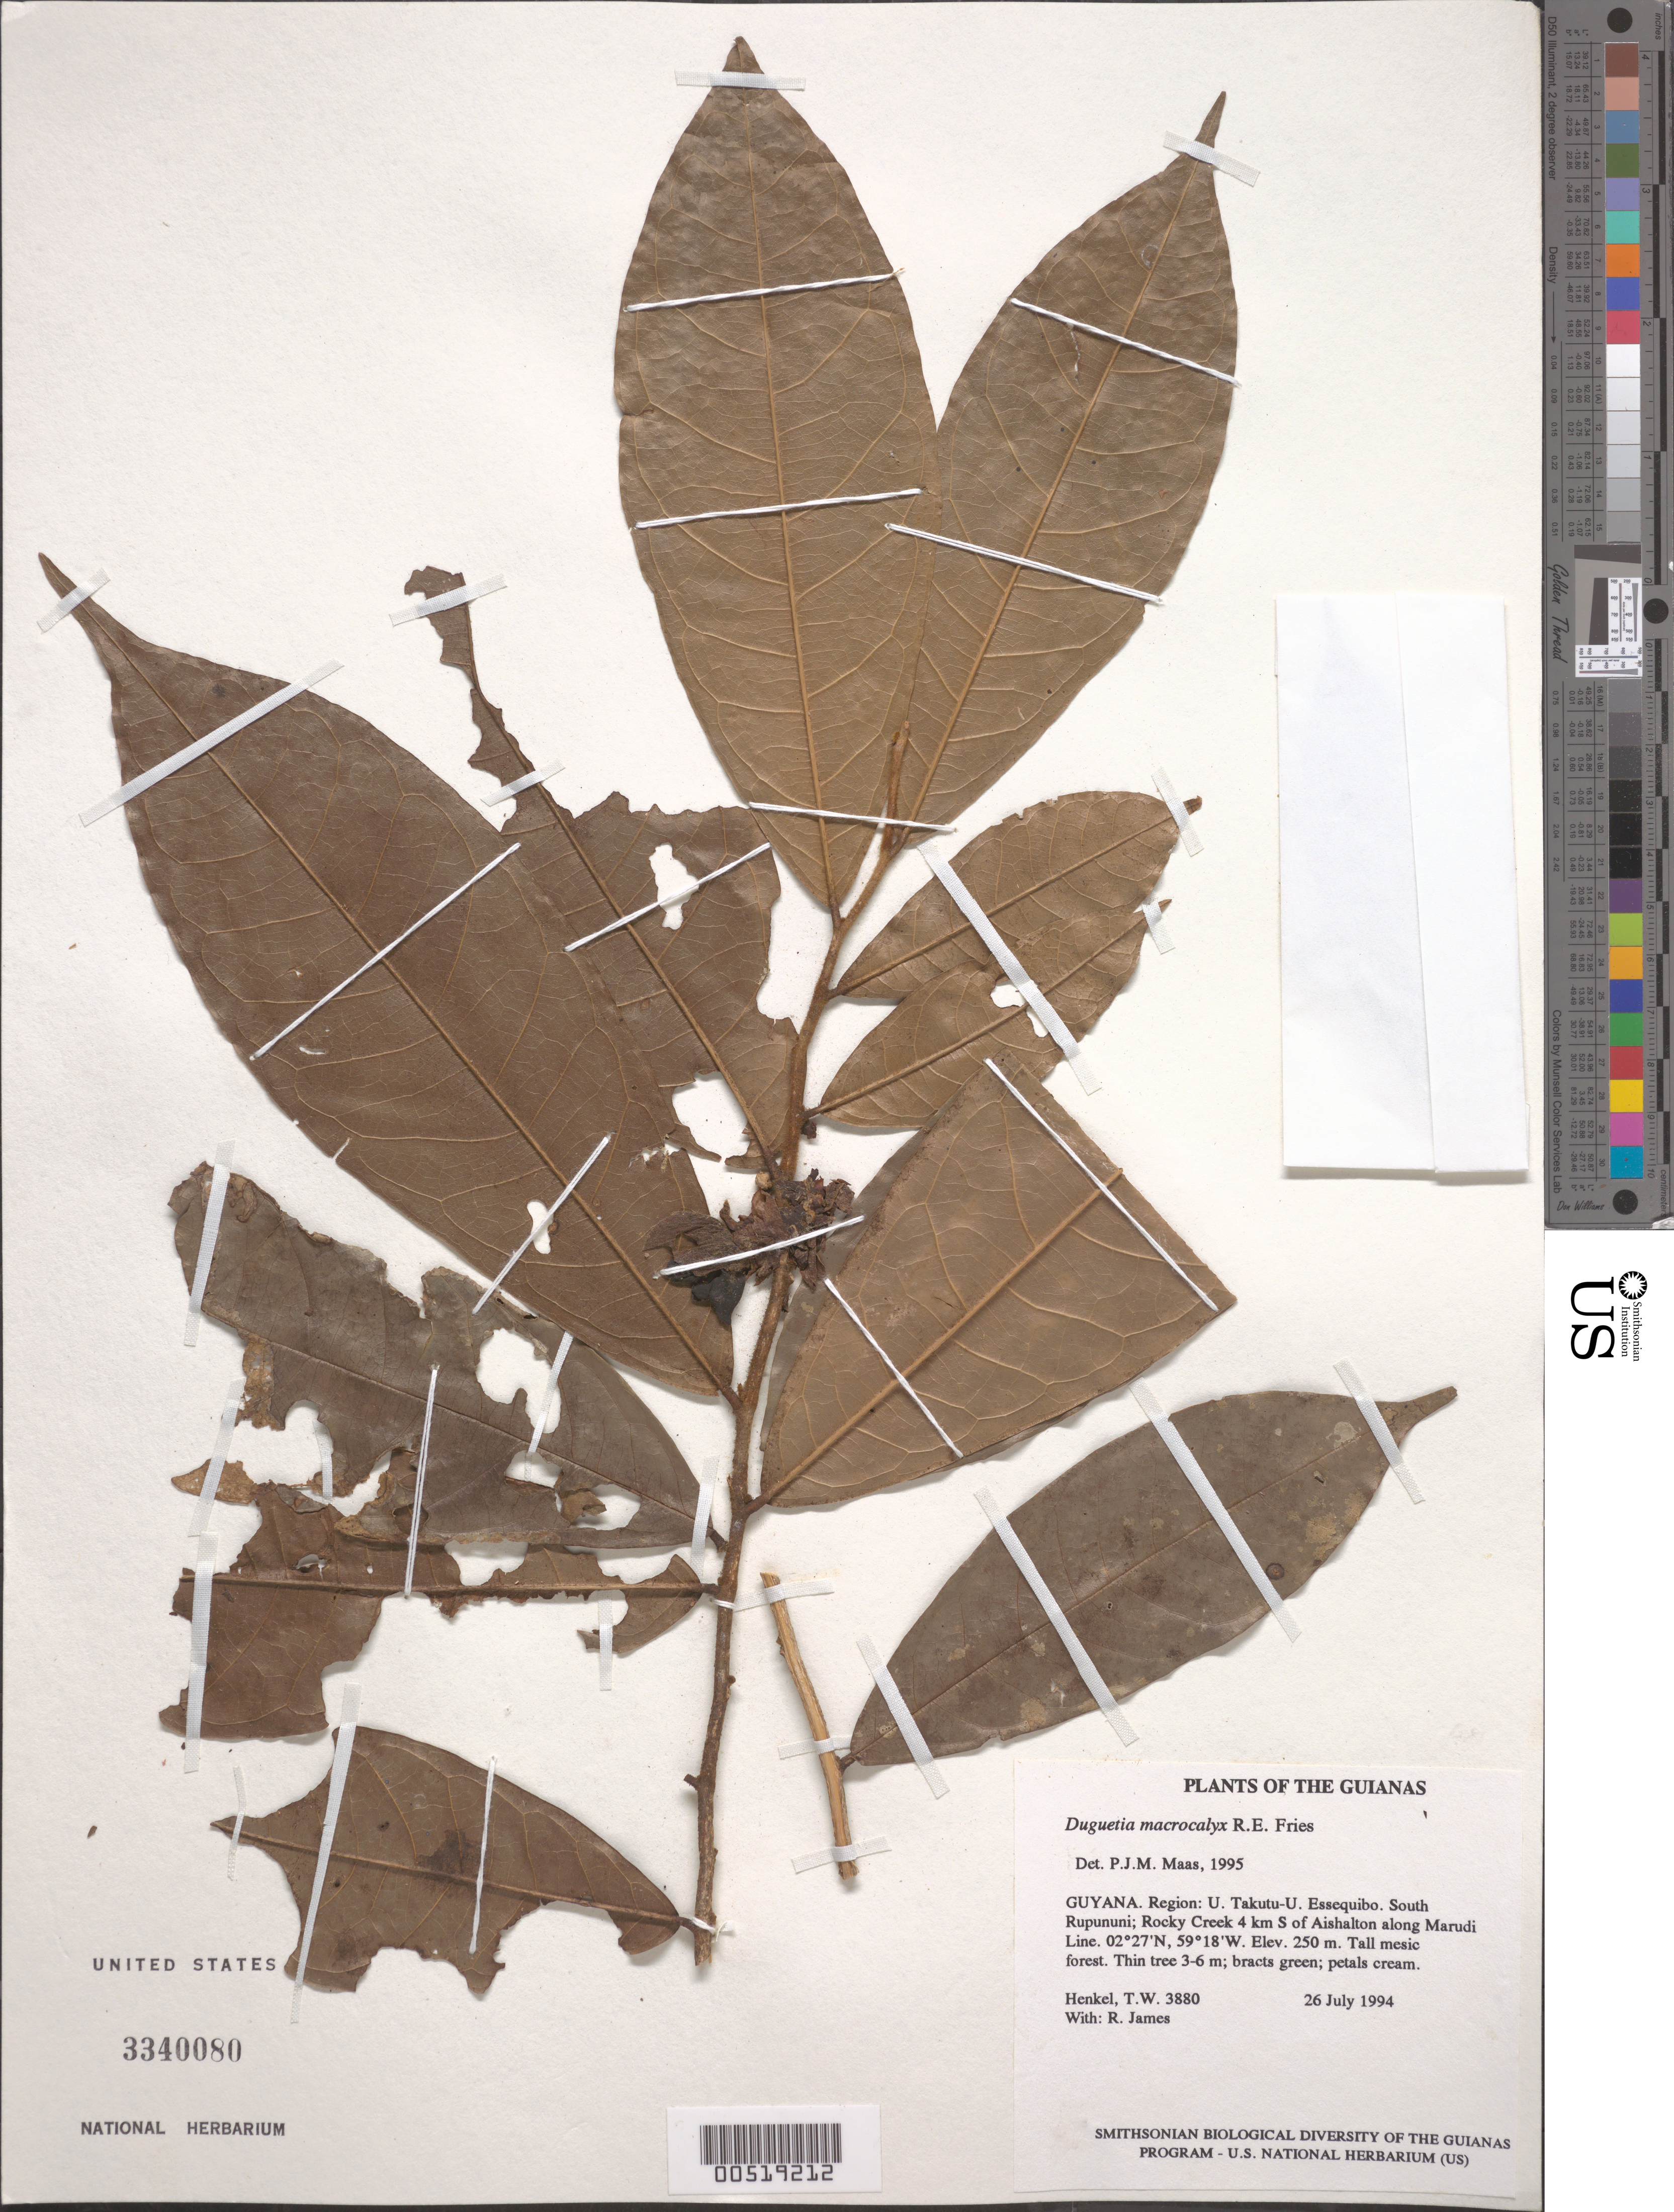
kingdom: Plantae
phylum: Tracheophyta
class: Magnoliopsida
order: Magnoliales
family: Annonaceae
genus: Duguetia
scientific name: Duguetia macrocalyx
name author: R.E. Fr.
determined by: Maas, Paul J. M.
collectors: T. Henkel & R. James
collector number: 3880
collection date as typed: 26 July 1994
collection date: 1994-07-26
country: Guyana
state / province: U. Takutu-U. Essequibo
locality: South Rupununi; Rocky Creek 4 km S of Aishalton along Marudi Line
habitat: Tall mesic forest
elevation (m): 250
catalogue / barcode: US 3340080